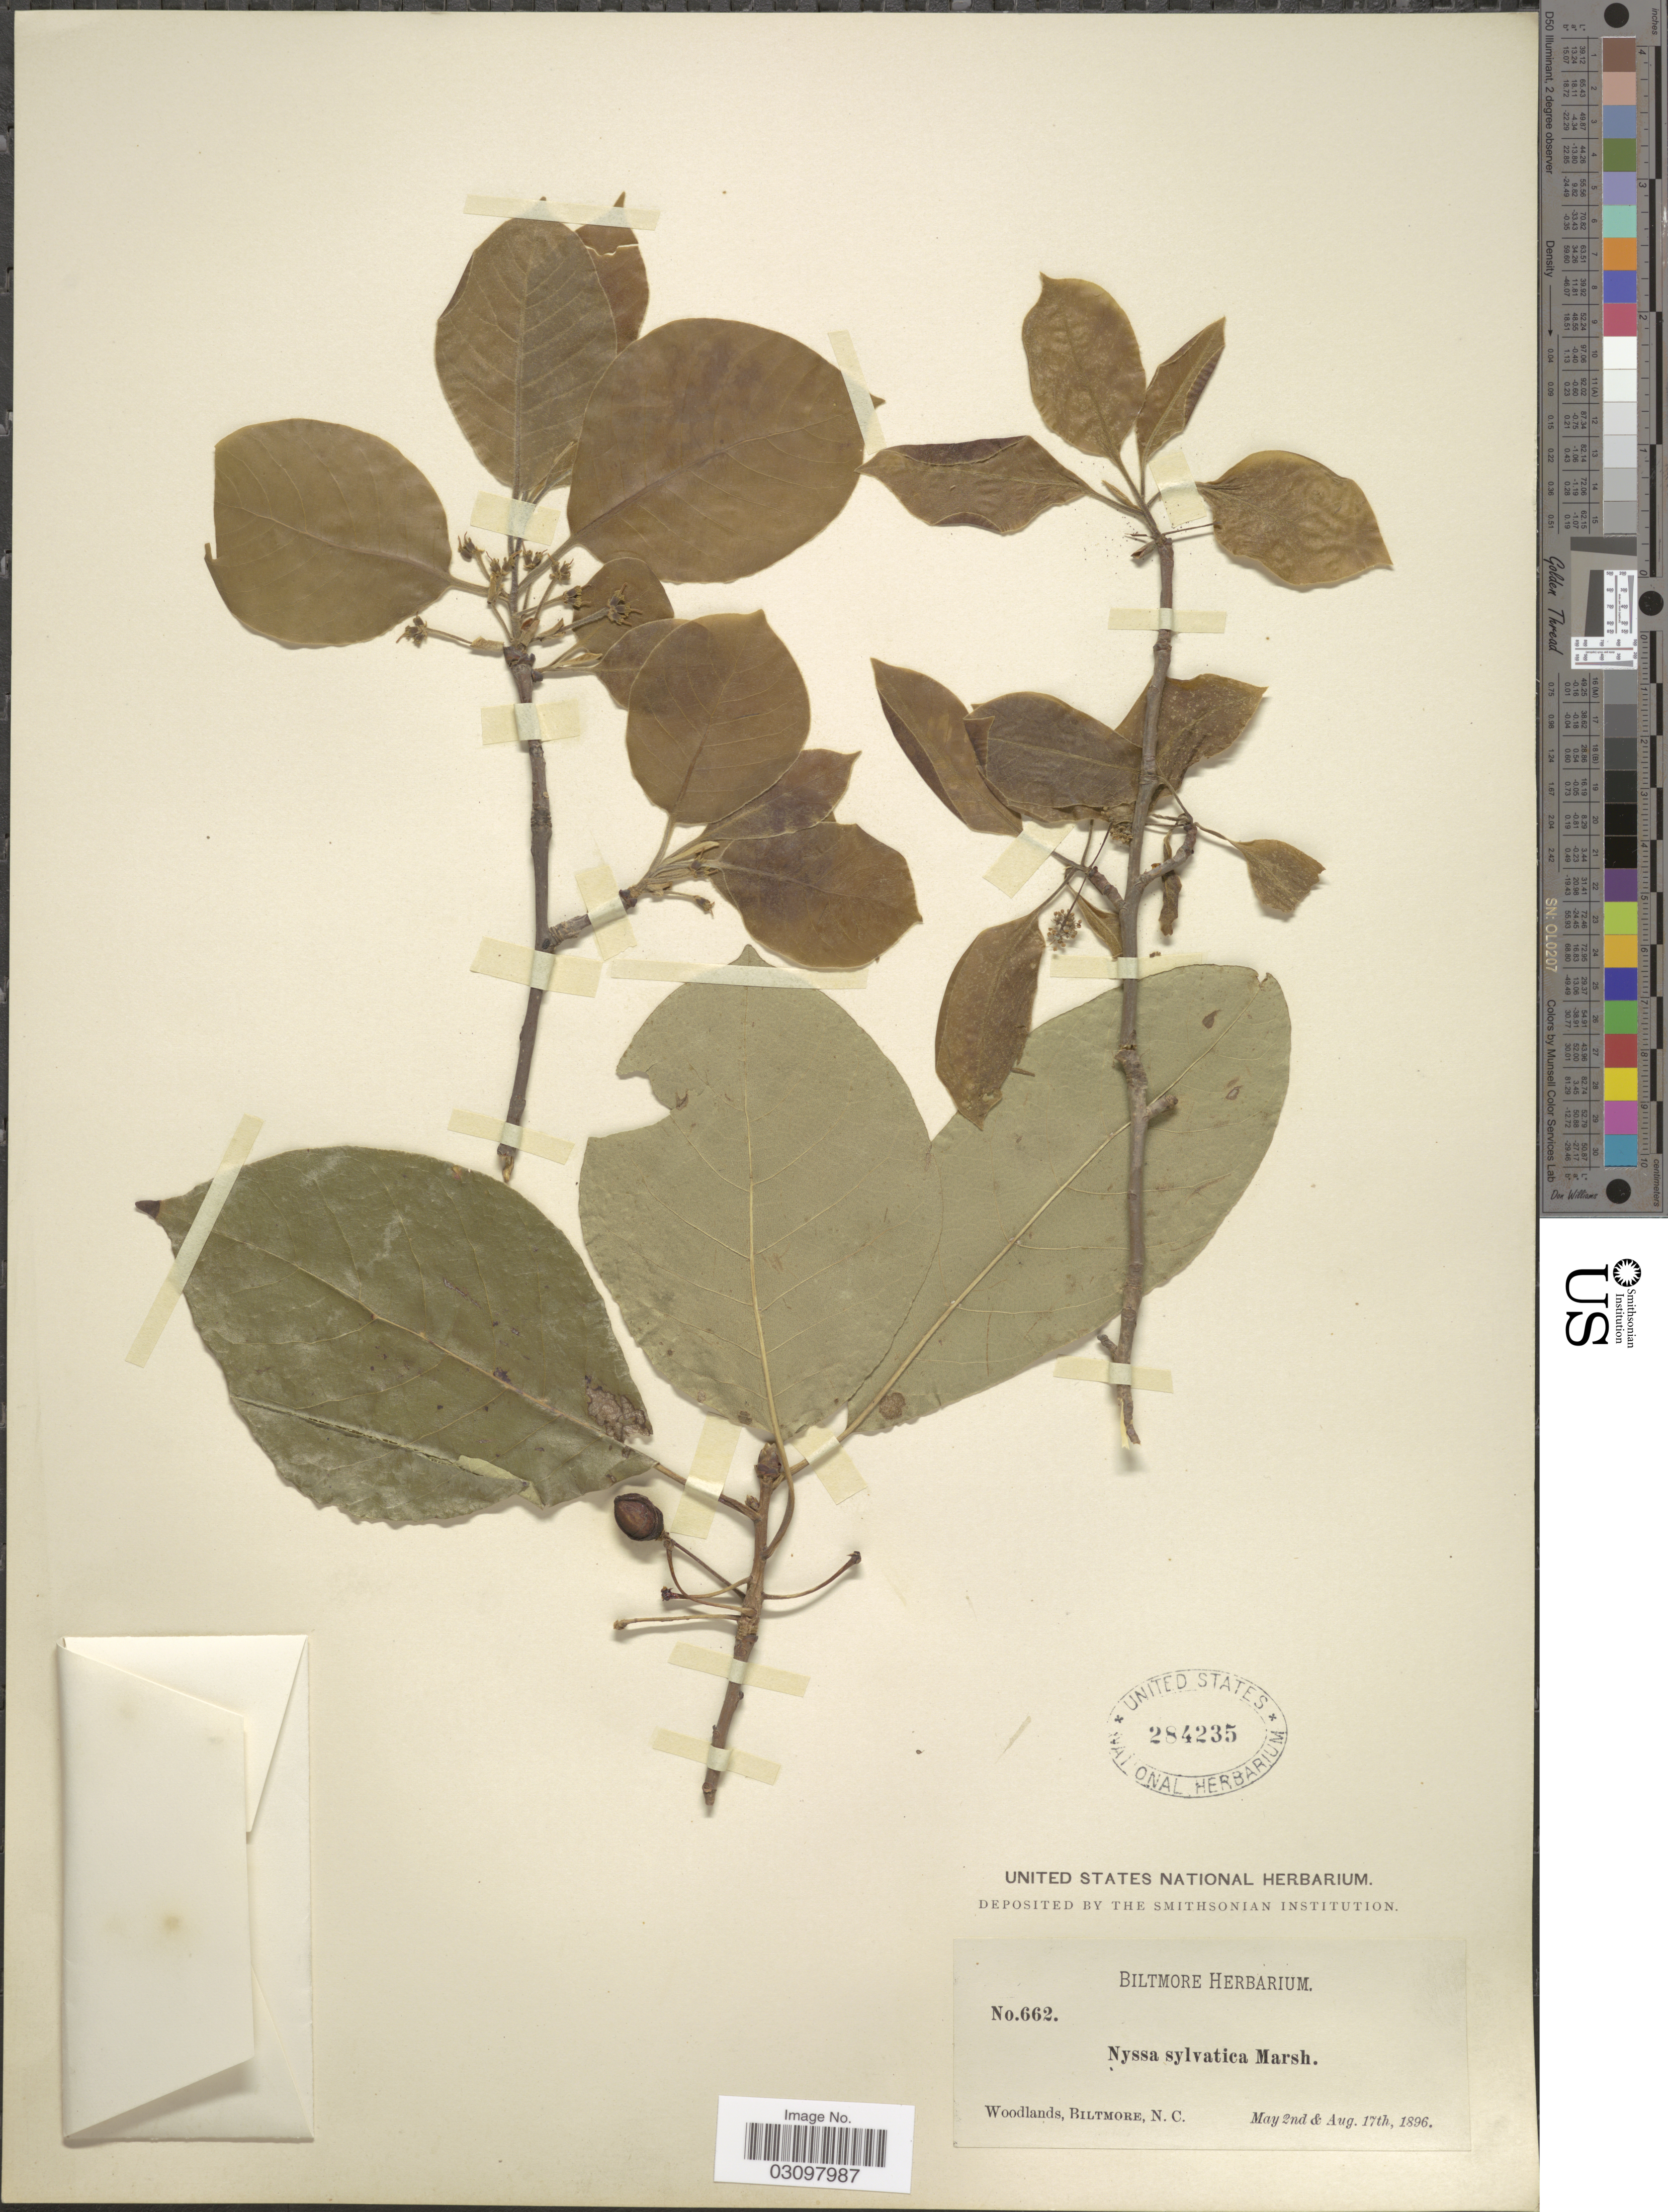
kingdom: Plantae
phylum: Tracheophyta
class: Magnoliopsida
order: Cornales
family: Nyssaceae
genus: Nyssa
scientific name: Nyssa sylvatica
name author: Marshall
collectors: ex herb. Biltmore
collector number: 662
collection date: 1896-05-02/1896-08-17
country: United States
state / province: North Carolina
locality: Woodlands, Biltmore, N. C.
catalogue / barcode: US 284235